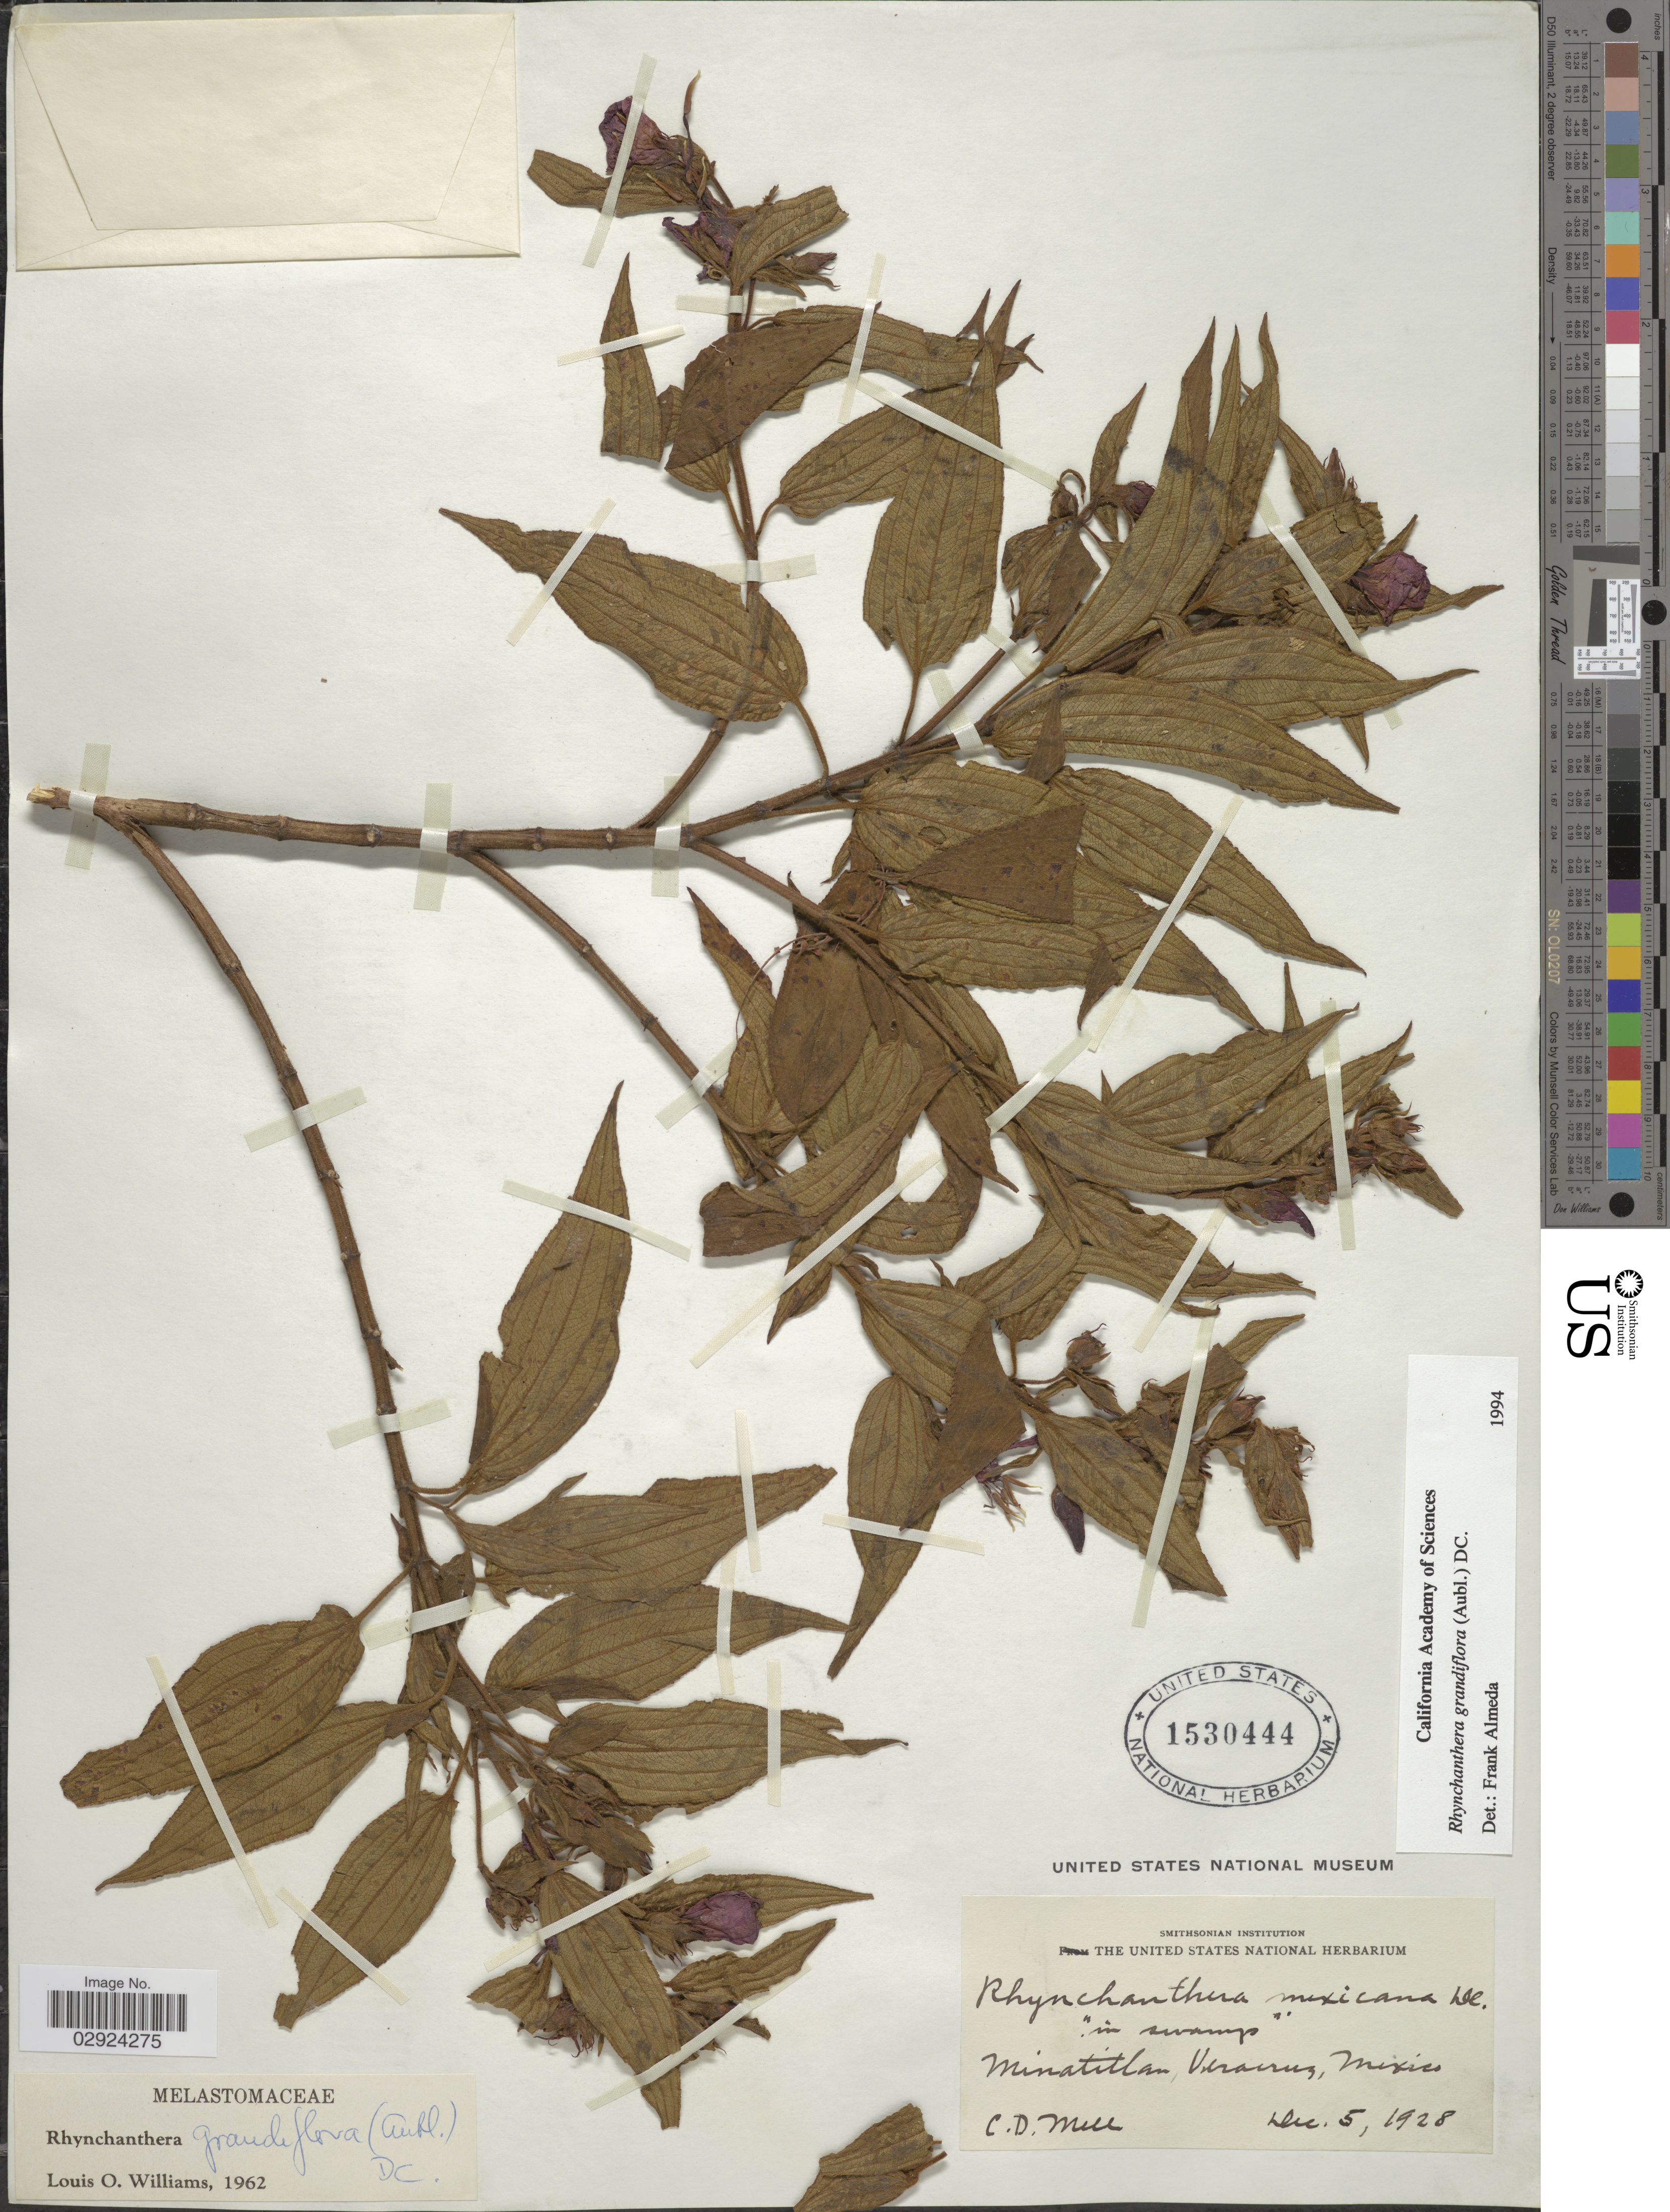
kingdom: Plantae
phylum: Tracheophyta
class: Magnoliopsida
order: Myrtales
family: Melastomataceae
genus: Rhynchanthera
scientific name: Rhynchanthera grandiflora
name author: (Aubl.) DC.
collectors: C. D. Mell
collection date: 1928-12-05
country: Mexico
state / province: Veracruz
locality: Minatitlan, Veracruz.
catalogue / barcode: US 1530444